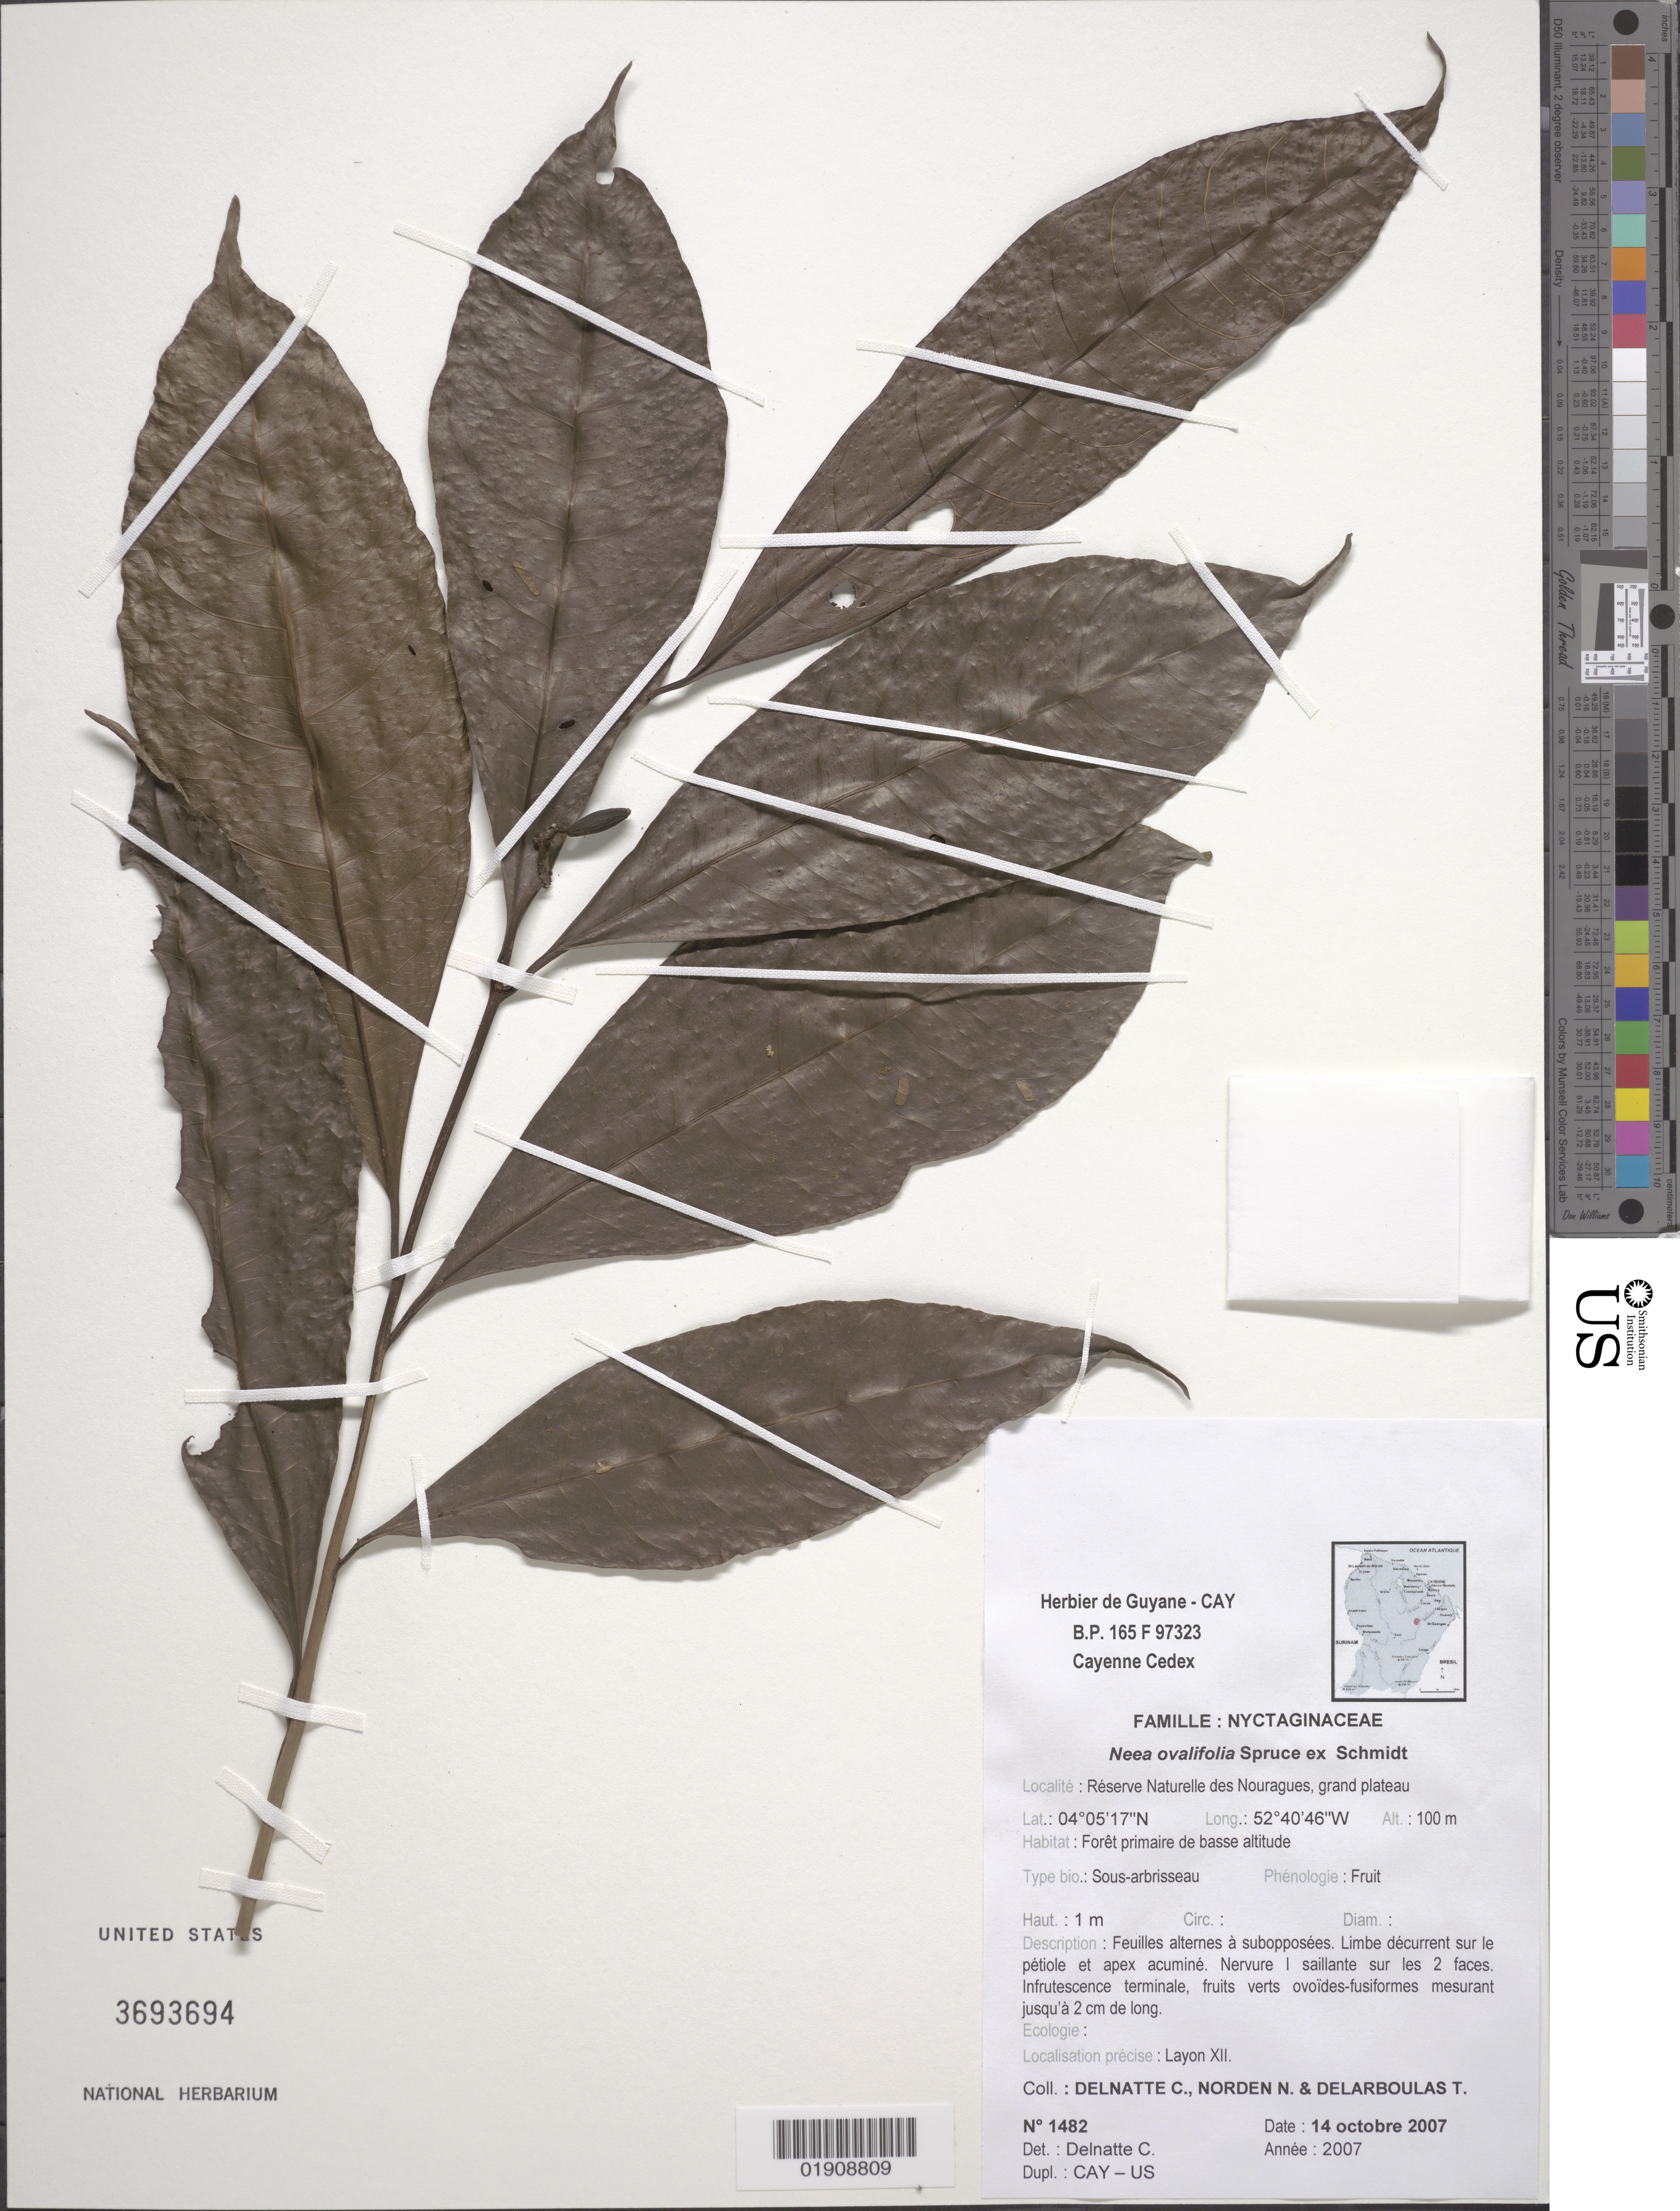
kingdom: Plantae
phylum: Tracheophyta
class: Magnoliopsida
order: Caryophyllales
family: Nyctaginaceae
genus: Neea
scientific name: Neea ovalifolia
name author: Spruce ex J.A. Schmidt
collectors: C. Delnatte, N. Norden & T. Delarboulas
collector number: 1482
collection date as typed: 14-Oct-07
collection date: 2007-10-14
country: French Guiana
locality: Reserve Naturelle des Nouragues, grand plateau, Layon XIII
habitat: Foret primaire de basse altitude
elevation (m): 100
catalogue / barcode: US 3693694